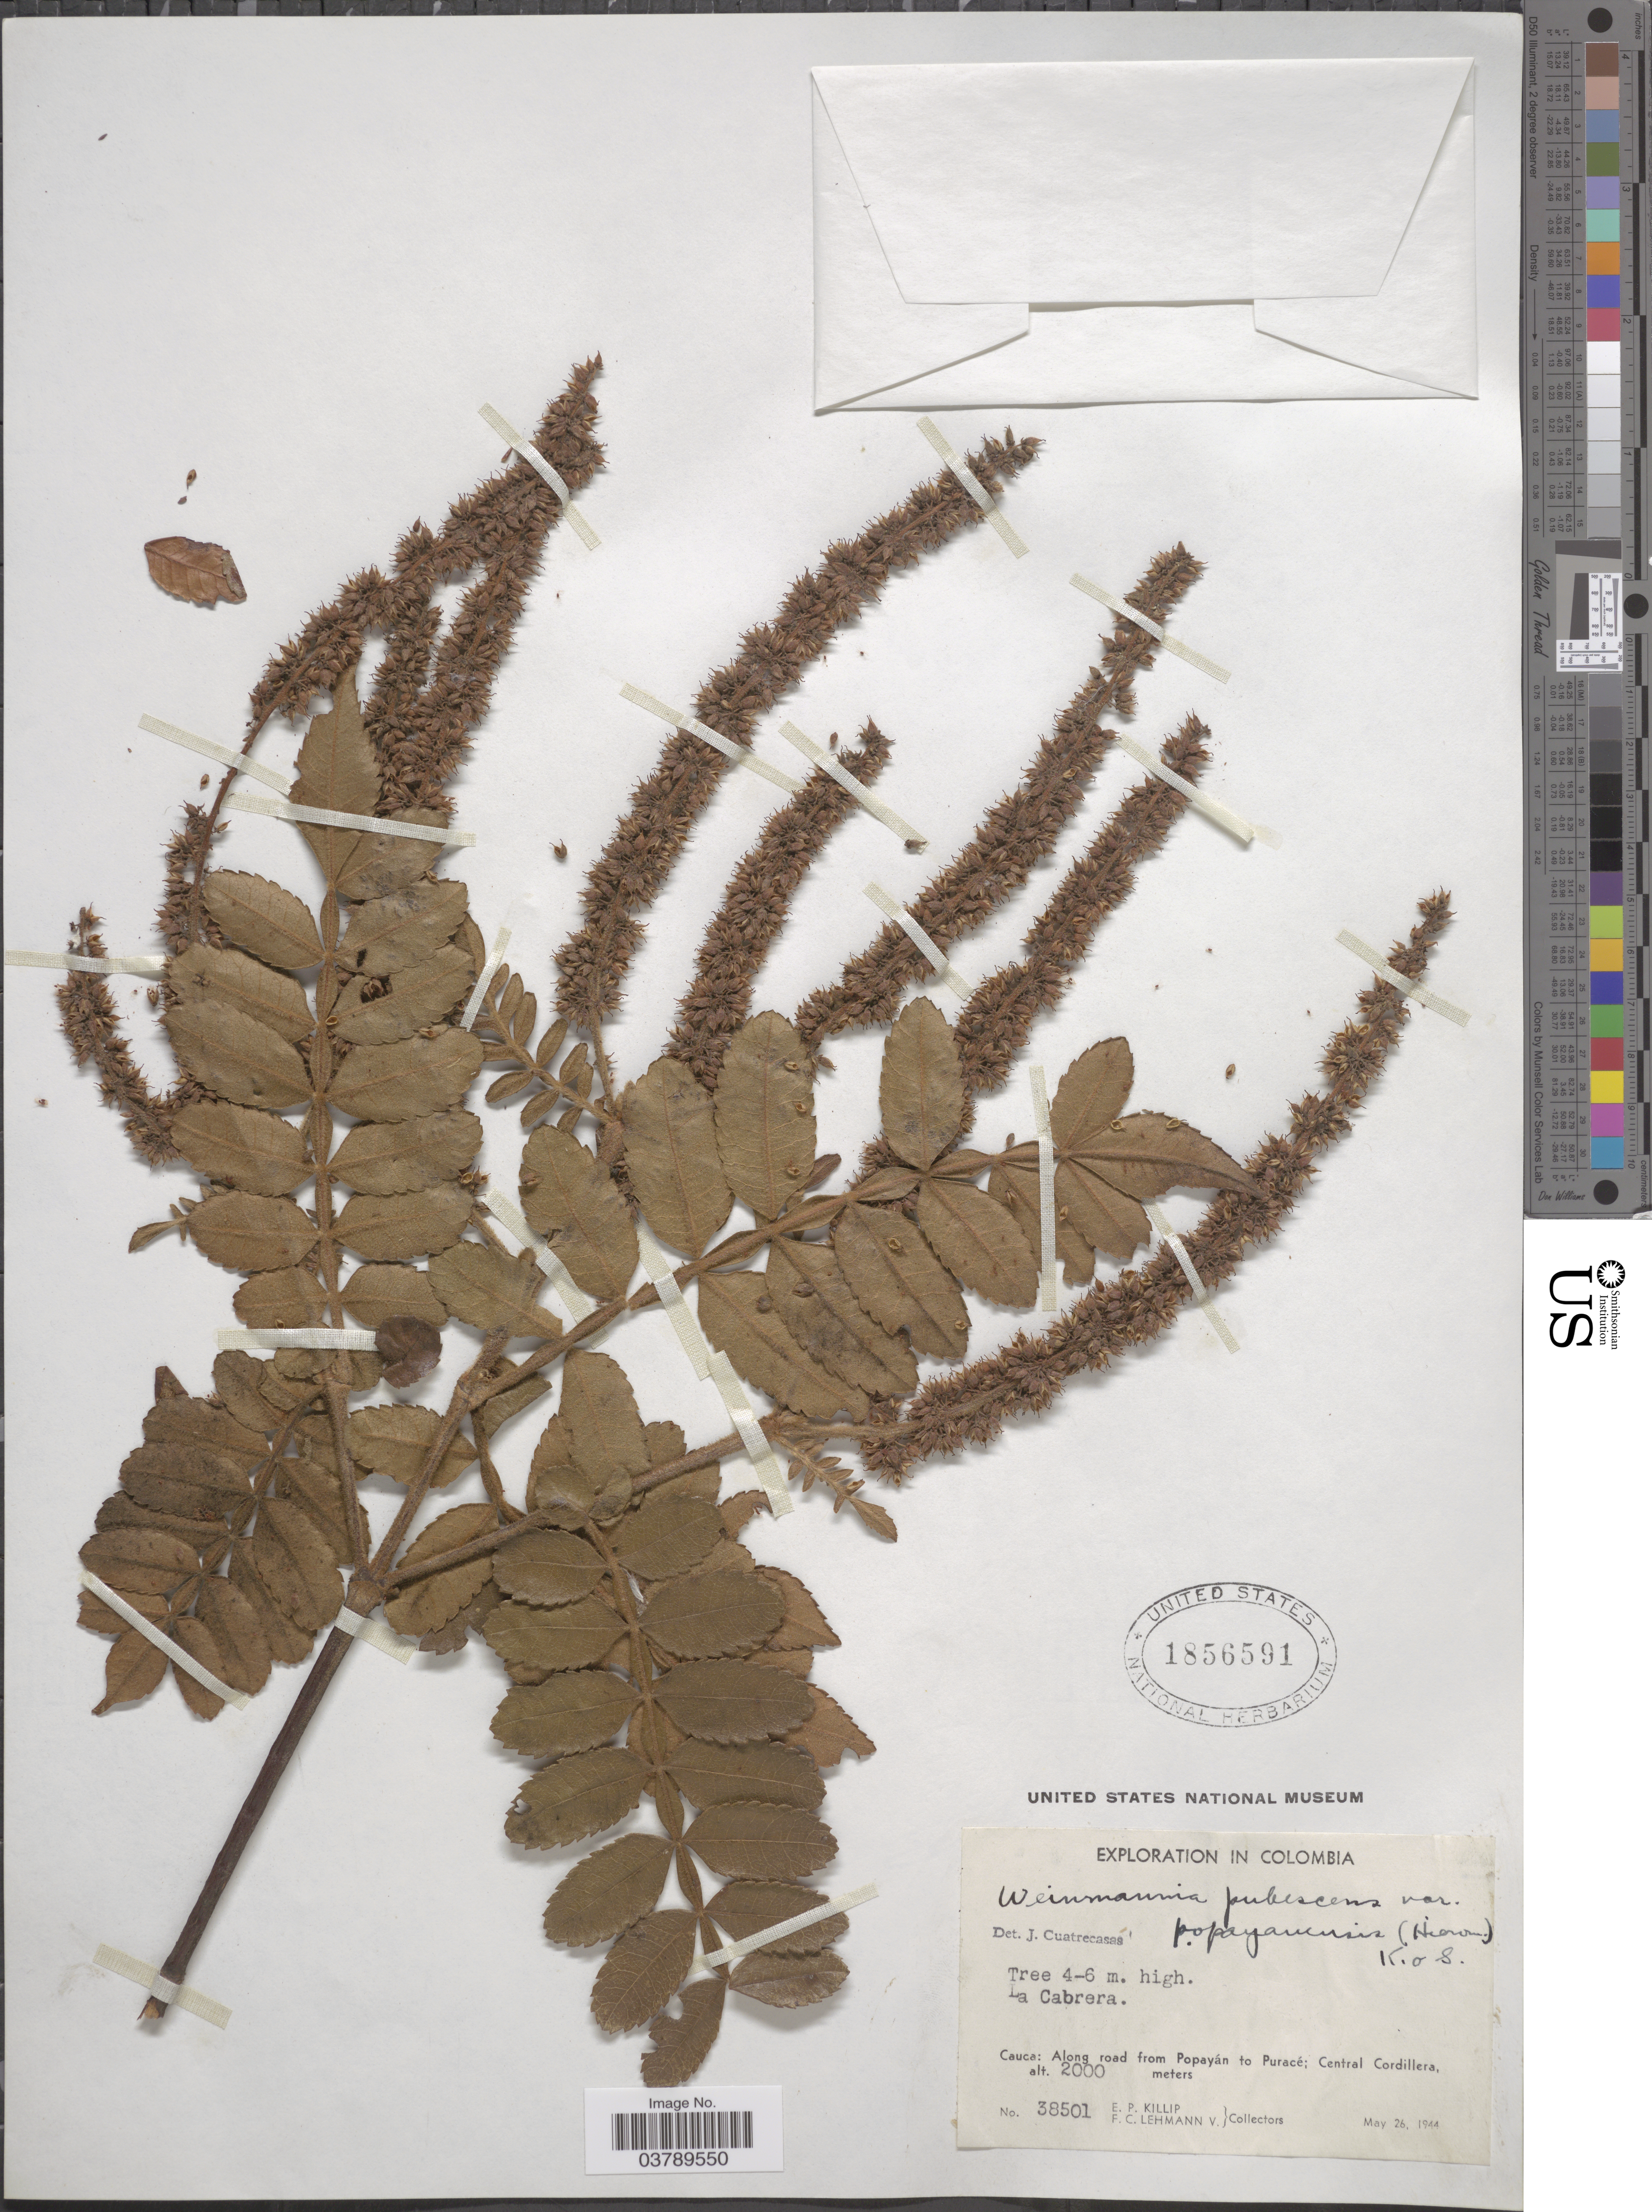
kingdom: Plantae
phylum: Tracheophyta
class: Magnoliopsida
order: Oxalidales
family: Cunoniaceae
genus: Weinmannia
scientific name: Weinmannia pubescens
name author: Kunth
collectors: E. P. Killip & F. Lehmann v.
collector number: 38501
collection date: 1944-05-26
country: Colombia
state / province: Cauca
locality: La Cabrera. Along road from Popayán to Puracé; Central Cordillera.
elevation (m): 2000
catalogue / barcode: US 1856591